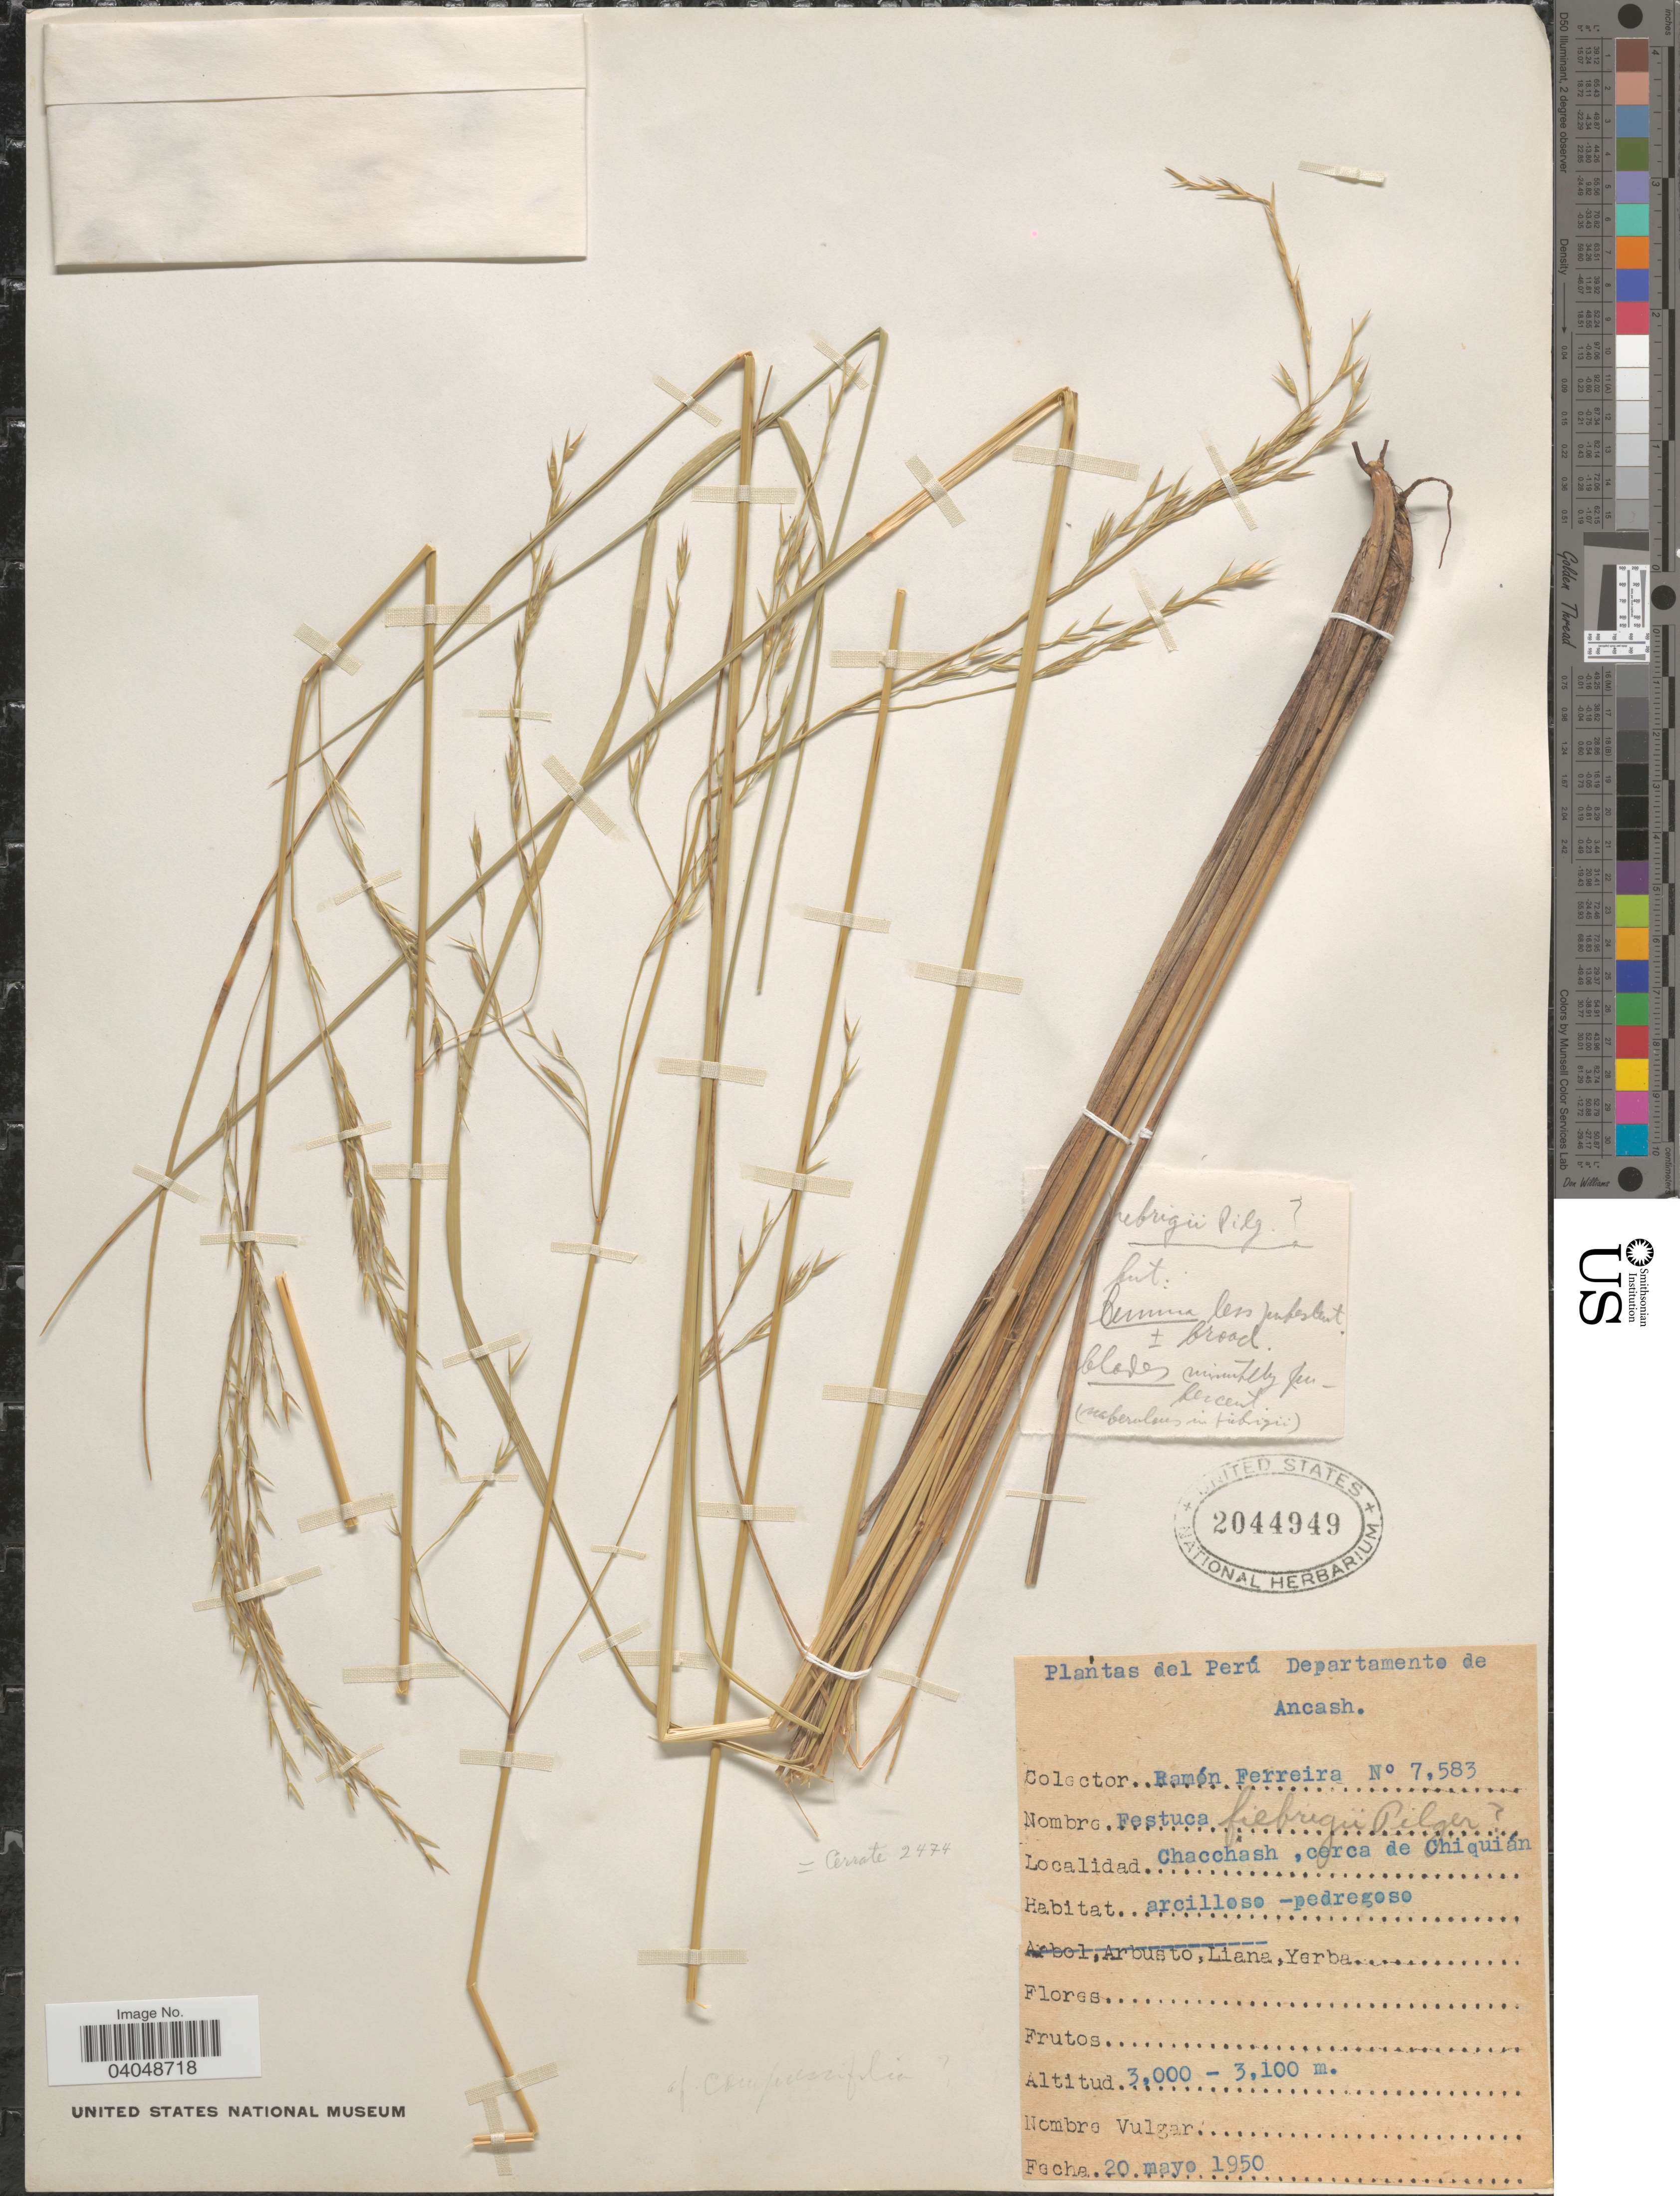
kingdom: Plantae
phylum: Tracheophyta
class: Liliopsida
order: Poales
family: Poaceae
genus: Festuca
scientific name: Festuca sp.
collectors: R. Ferreira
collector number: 7583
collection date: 1950-05-20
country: Peru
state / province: Ancash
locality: Departamento de Ancash. Chacchash, cerca de Chiquián.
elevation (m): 3000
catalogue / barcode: US 2044949